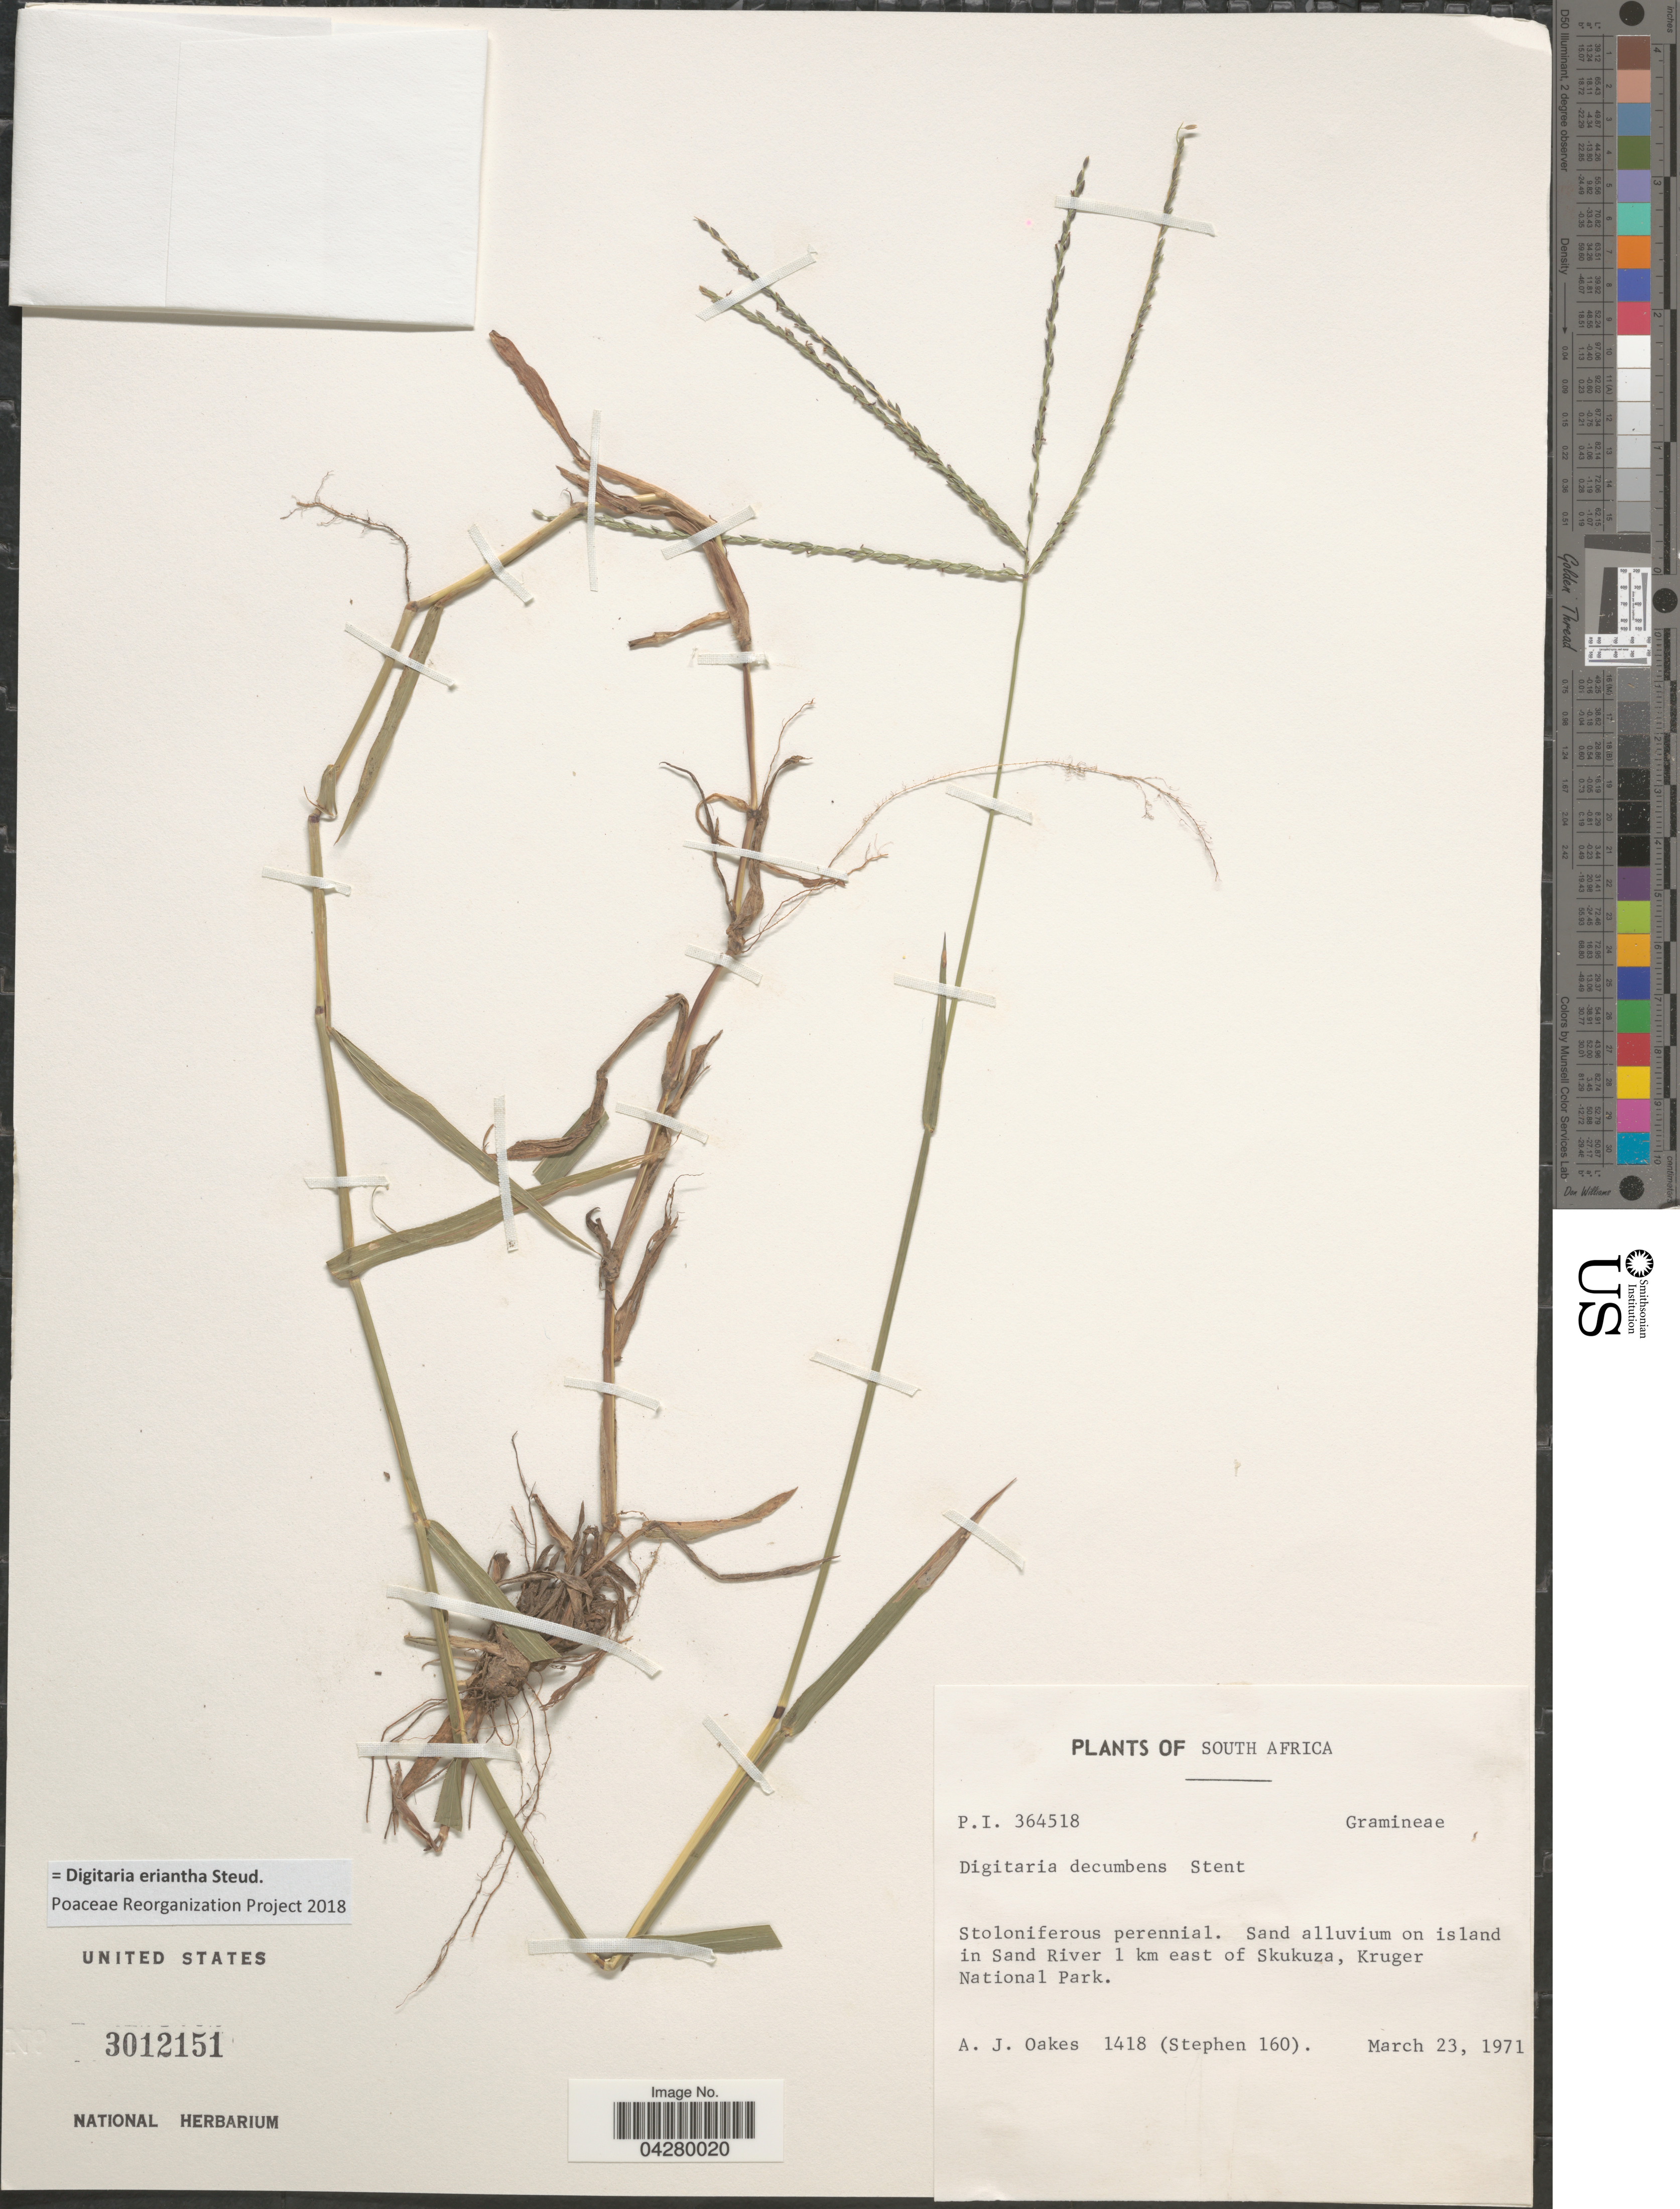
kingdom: Plantae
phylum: Tracheophyta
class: Liliopsida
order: Poales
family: Poaceae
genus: Digitaria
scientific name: Digitaria eriantha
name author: Steud.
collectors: A. Oakes & Stephen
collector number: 1418/160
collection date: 1971-03-23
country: South Africa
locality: On island in Sand River 1 km east of Skukuza, Kruger National Park.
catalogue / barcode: US 3012151